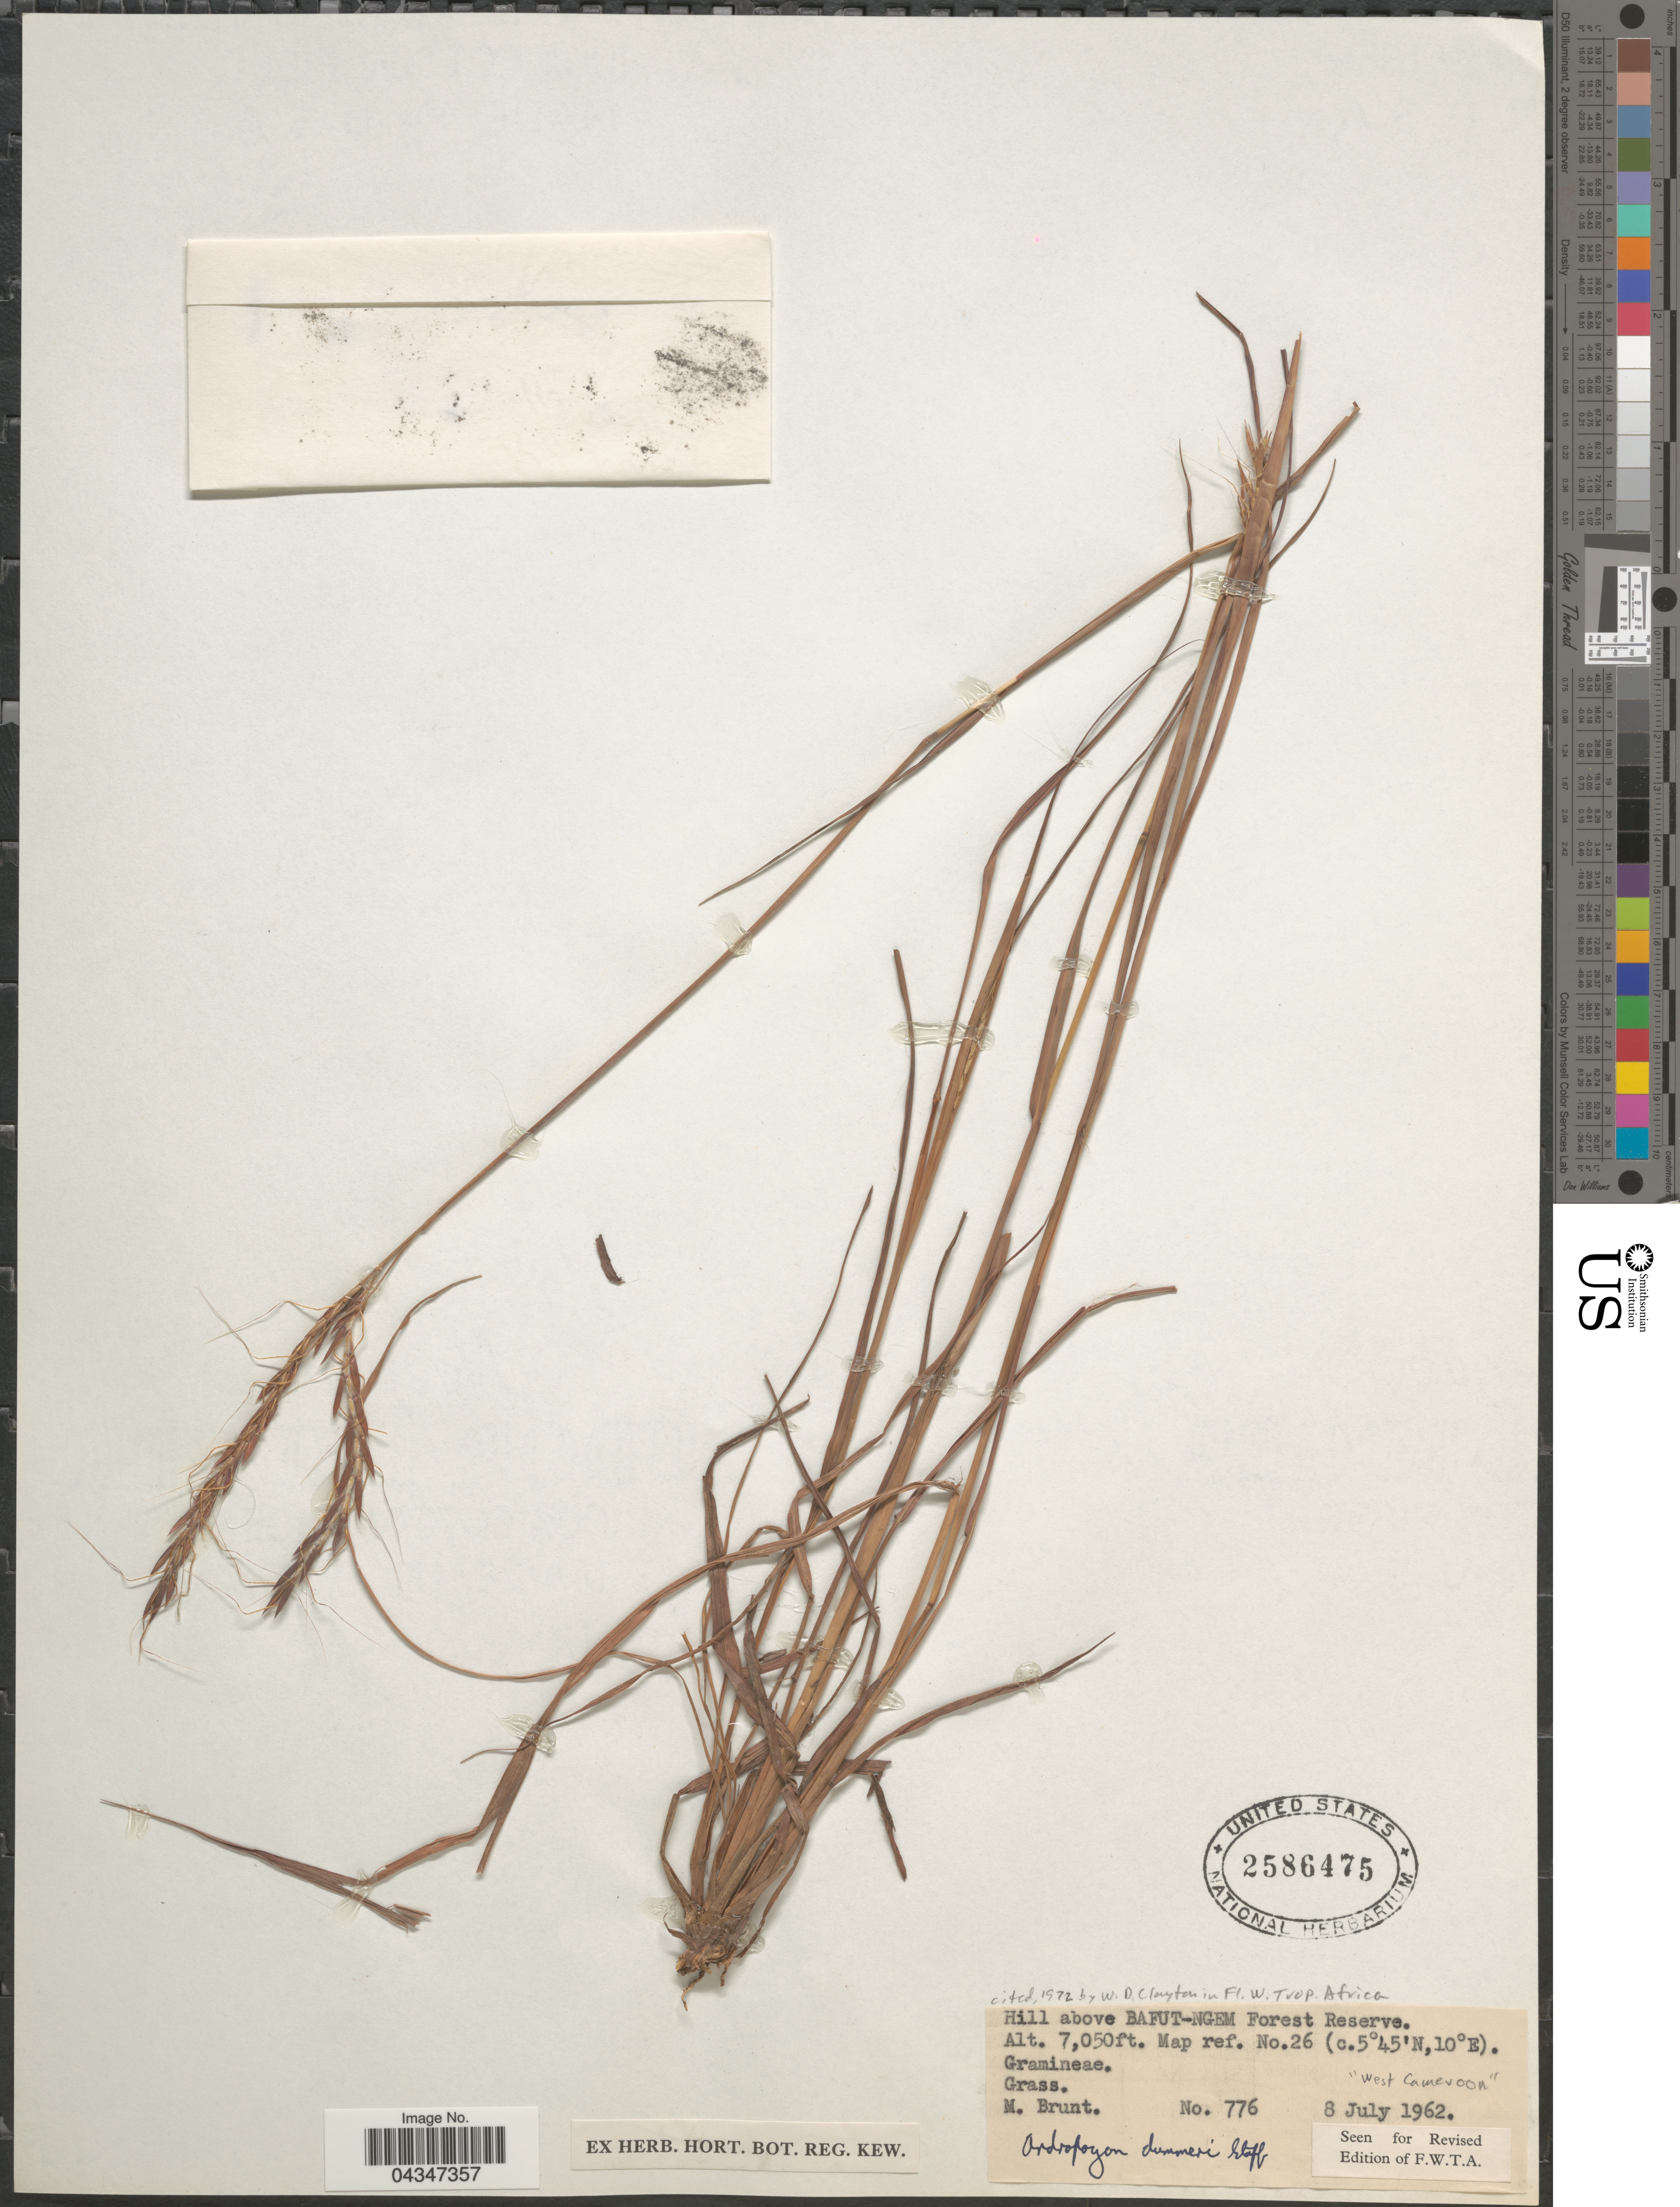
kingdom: Plantae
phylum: Tracheophyta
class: Liliopsida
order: Poales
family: Poaceae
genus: Andropogon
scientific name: Andropogon schirensis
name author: Hochst. ex A. Rich.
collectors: M. Brunt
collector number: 776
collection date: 1962-07-08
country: Cameroon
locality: Hill above Bafut-Ngem Forest Reserve. Map ref. No. 26. "West Cameroon".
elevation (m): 2149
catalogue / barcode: US 2586475